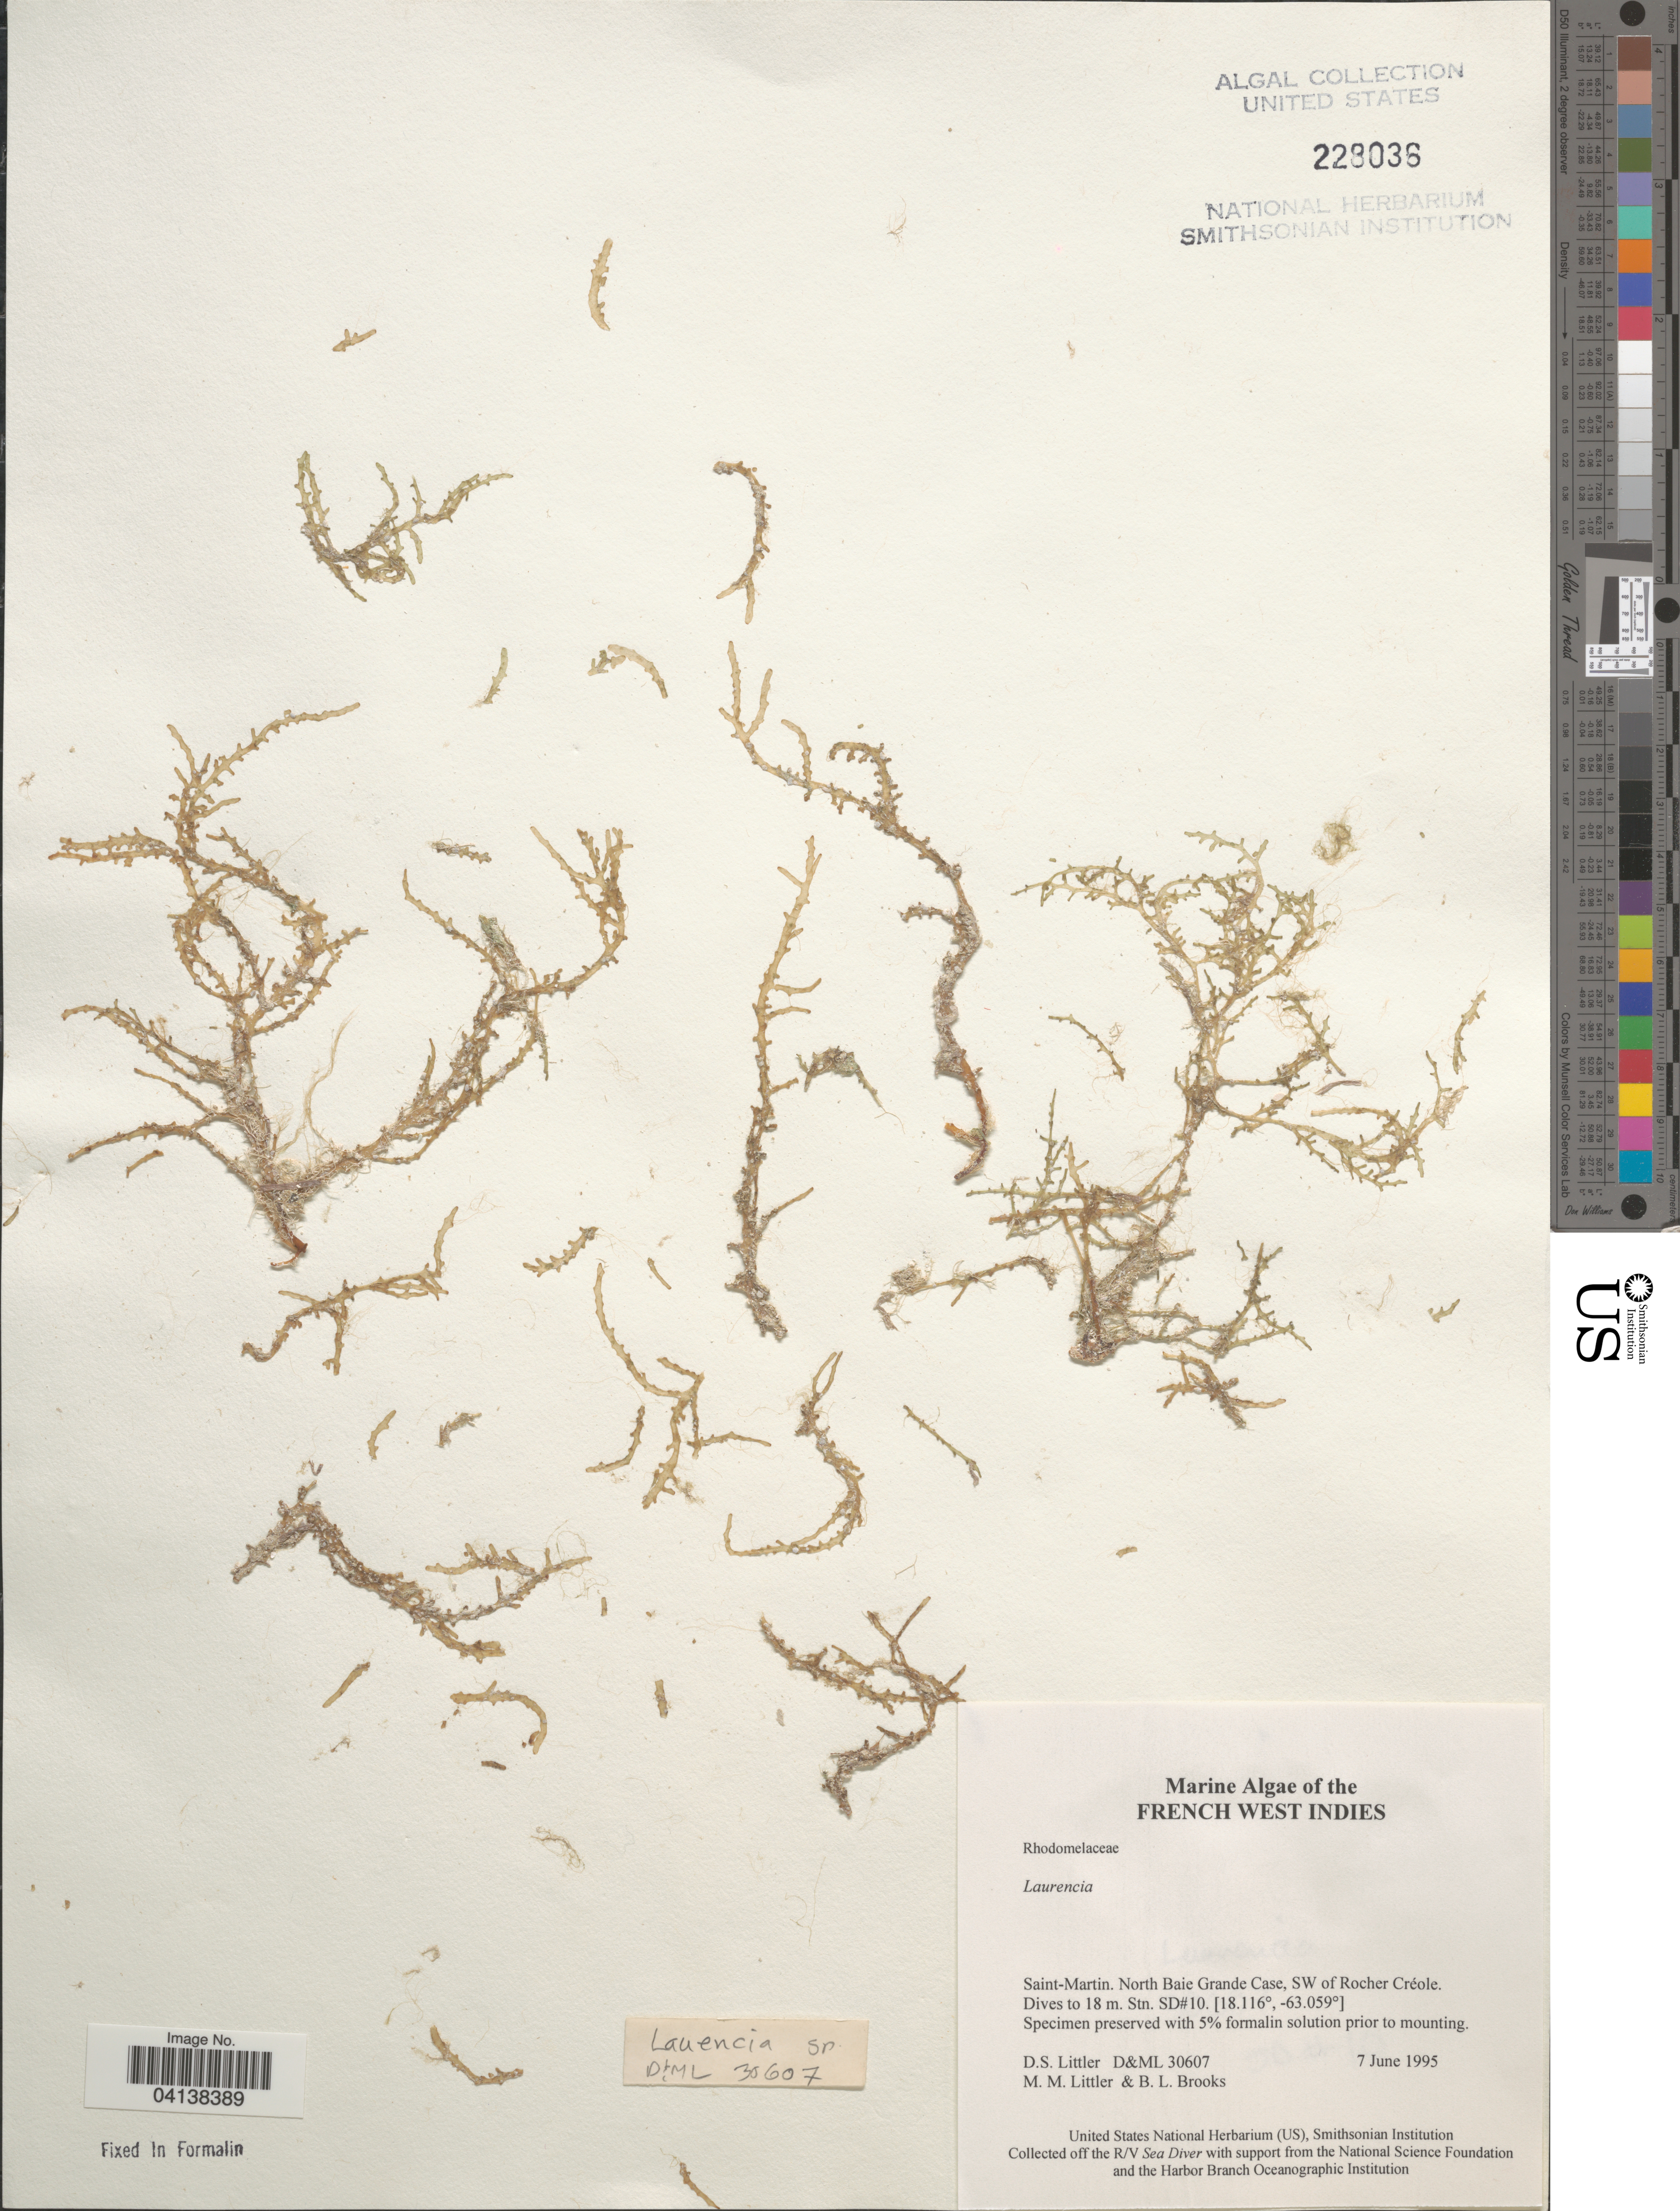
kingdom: Plantae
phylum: Rhodophyta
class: Florideophyceae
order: Ceramiales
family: Rhodomelaceae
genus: Laurencia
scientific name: Laurencia sp.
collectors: D. S. Littler & B. Brooks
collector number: D&ML 30607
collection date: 1995-06-07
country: Saint Martin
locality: French West Indies. Saint-Martin. North Baie Grande Case, SW of Rocher Créole. Stn. SD#10.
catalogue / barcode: US 228036